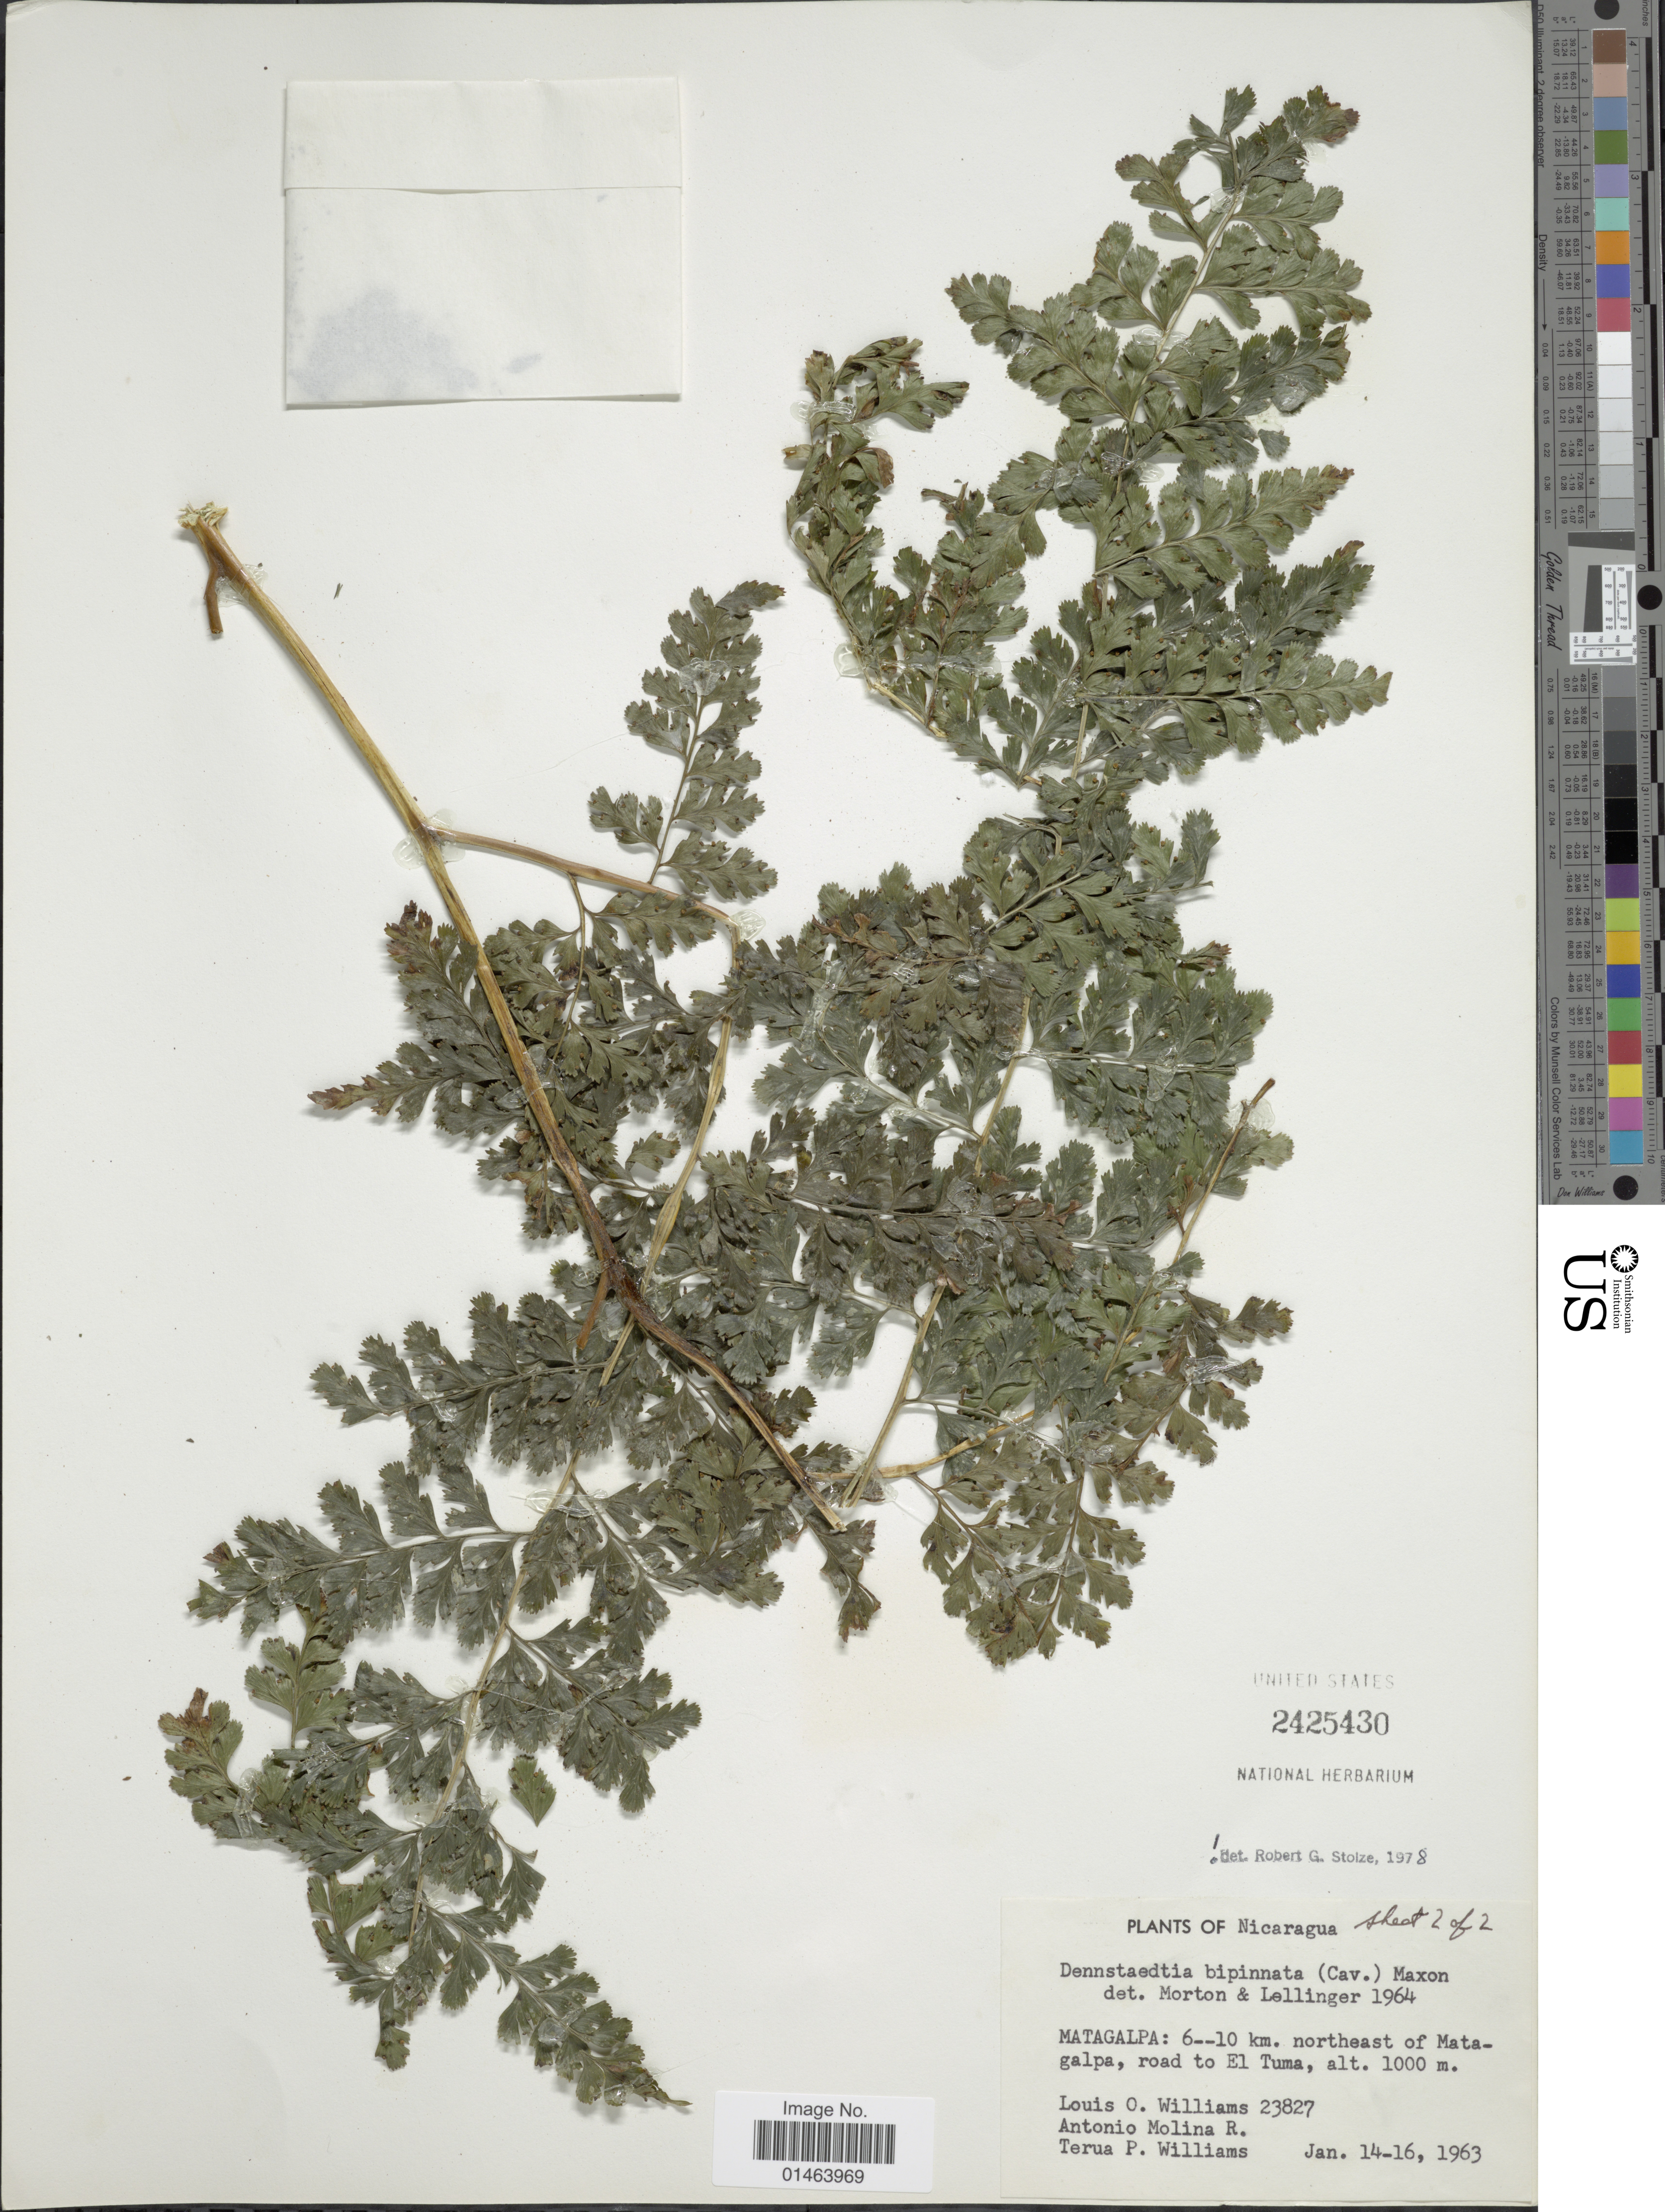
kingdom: Plantae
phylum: Tracheophyta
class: Polypodiopsida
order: Polypodiales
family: Dennstaedtiaceae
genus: Dennstaedtia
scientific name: Dennstaedtia bipinnata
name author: (Cav.) Maxon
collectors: L. O. Williams, A. Molina R. & T. P. Williams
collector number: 23827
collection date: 1963-01-14/1963-01-16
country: Nicaragua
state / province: Matagalpa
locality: Nicaragua, Matagalpa: 6--10 km. northeast of Matagalpa, road to El Tuma.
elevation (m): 1000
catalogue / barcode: US 2425430